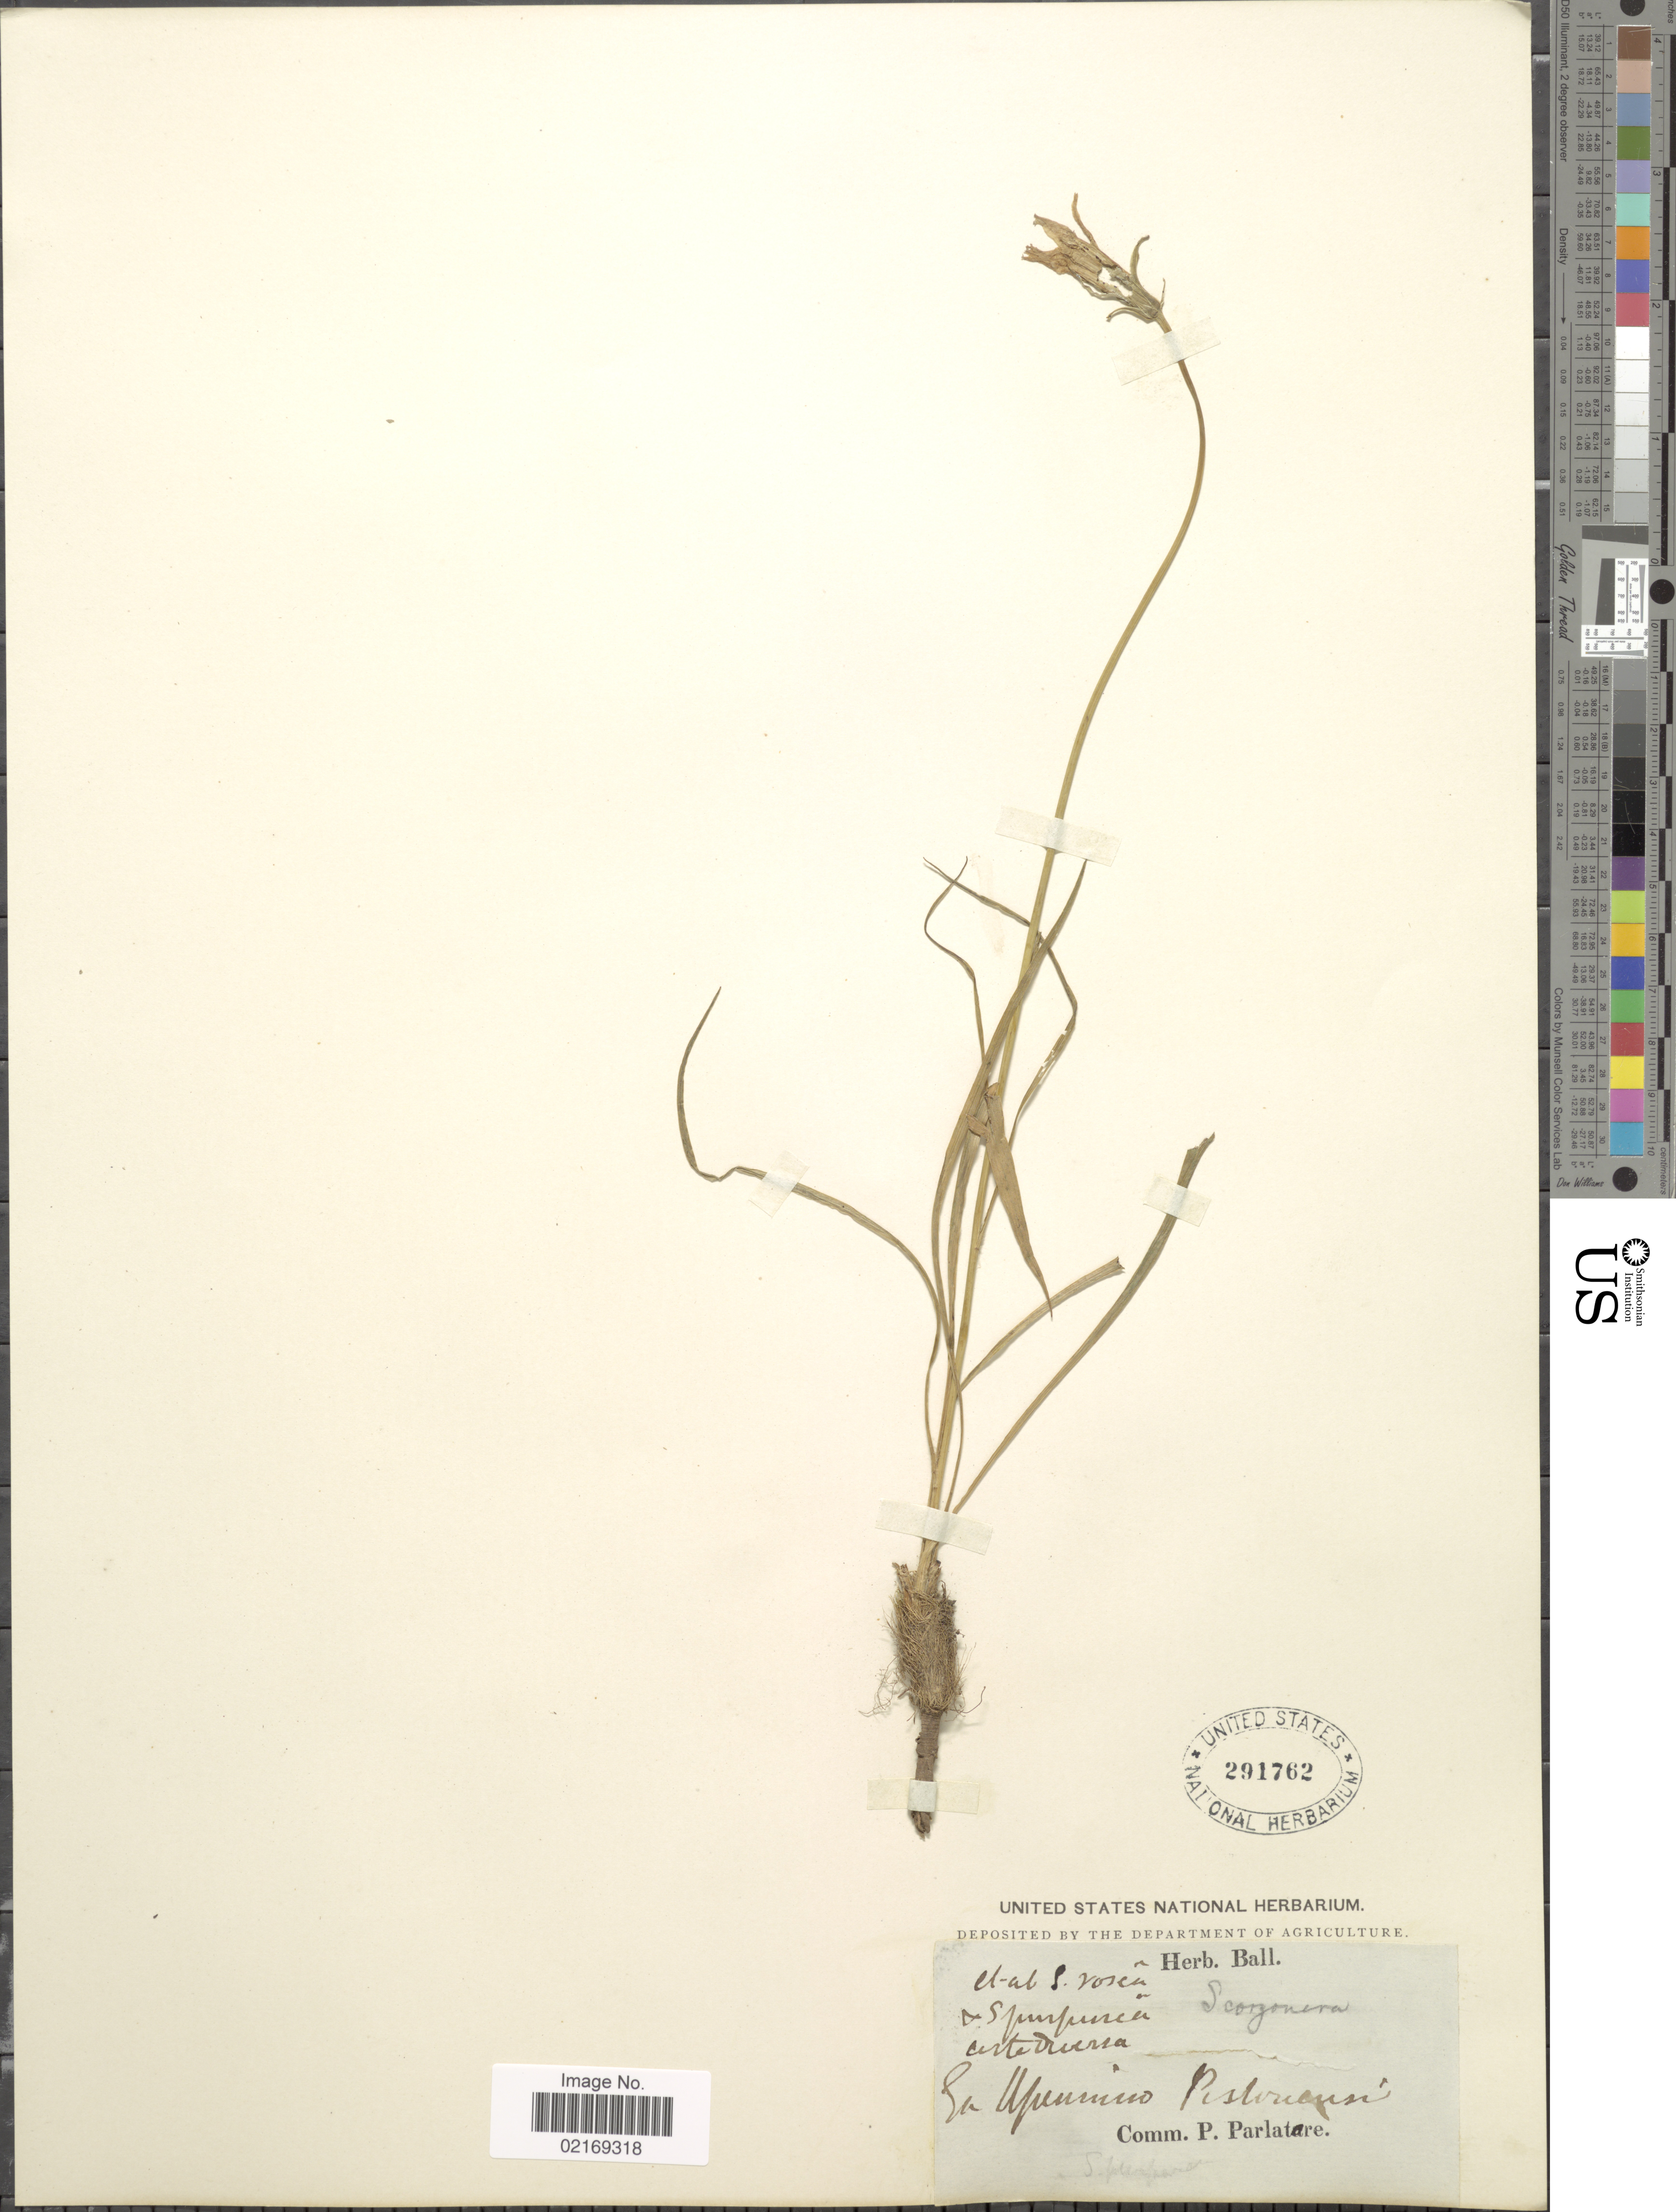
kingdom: Plantae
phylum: Tracheophyta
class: Magnoliopsida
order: Asterales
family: Asteraceae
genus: Podospermum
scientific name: Podospermum roseum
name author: (Waldst. & Kit.) Gemeinholzer & Greuter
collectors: ex herb. Ball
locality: Certa Diversa, La Upennino Pistireusi. [interpreted]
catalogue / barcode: US 291762